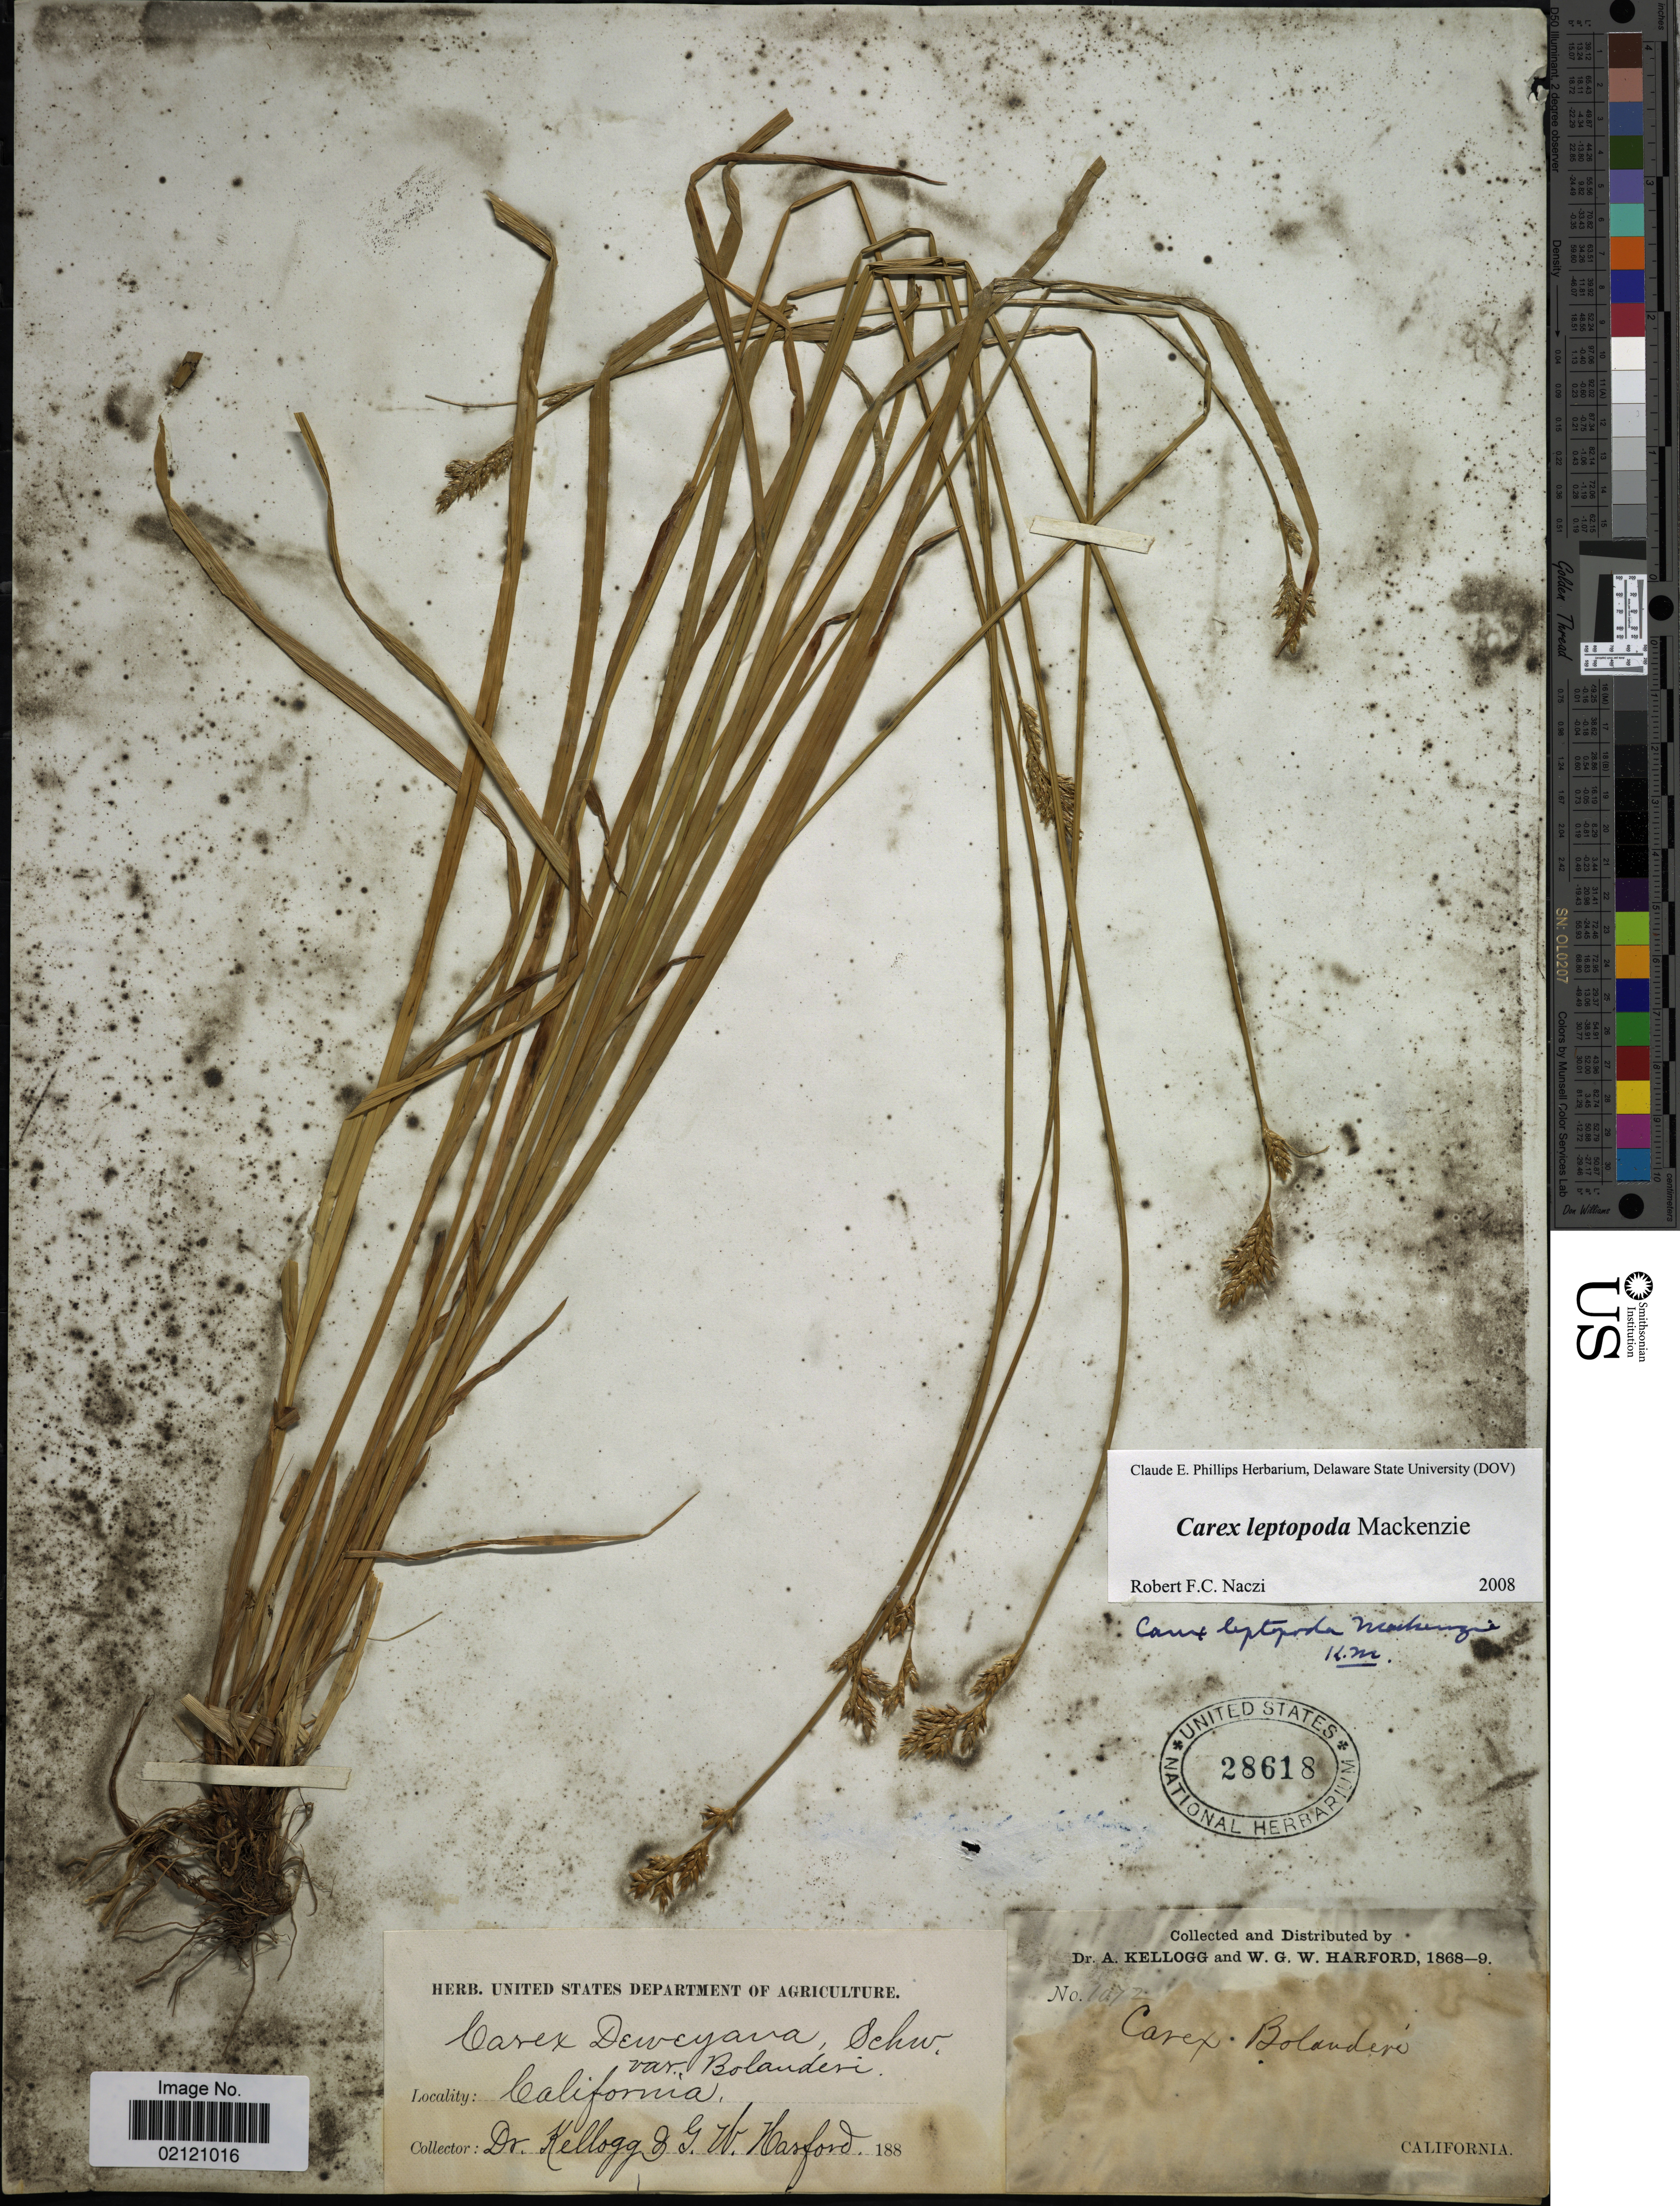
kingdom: Plantae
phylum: Tracheophyta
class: Liliopsida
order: Poales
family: Cyperaceae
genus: Carex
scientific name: Carex leptopoda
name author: Mack.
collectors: A. Kellogg & W. G. W. Harford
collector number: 1072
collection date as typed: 188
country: United States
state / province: California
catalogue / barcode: US 28618